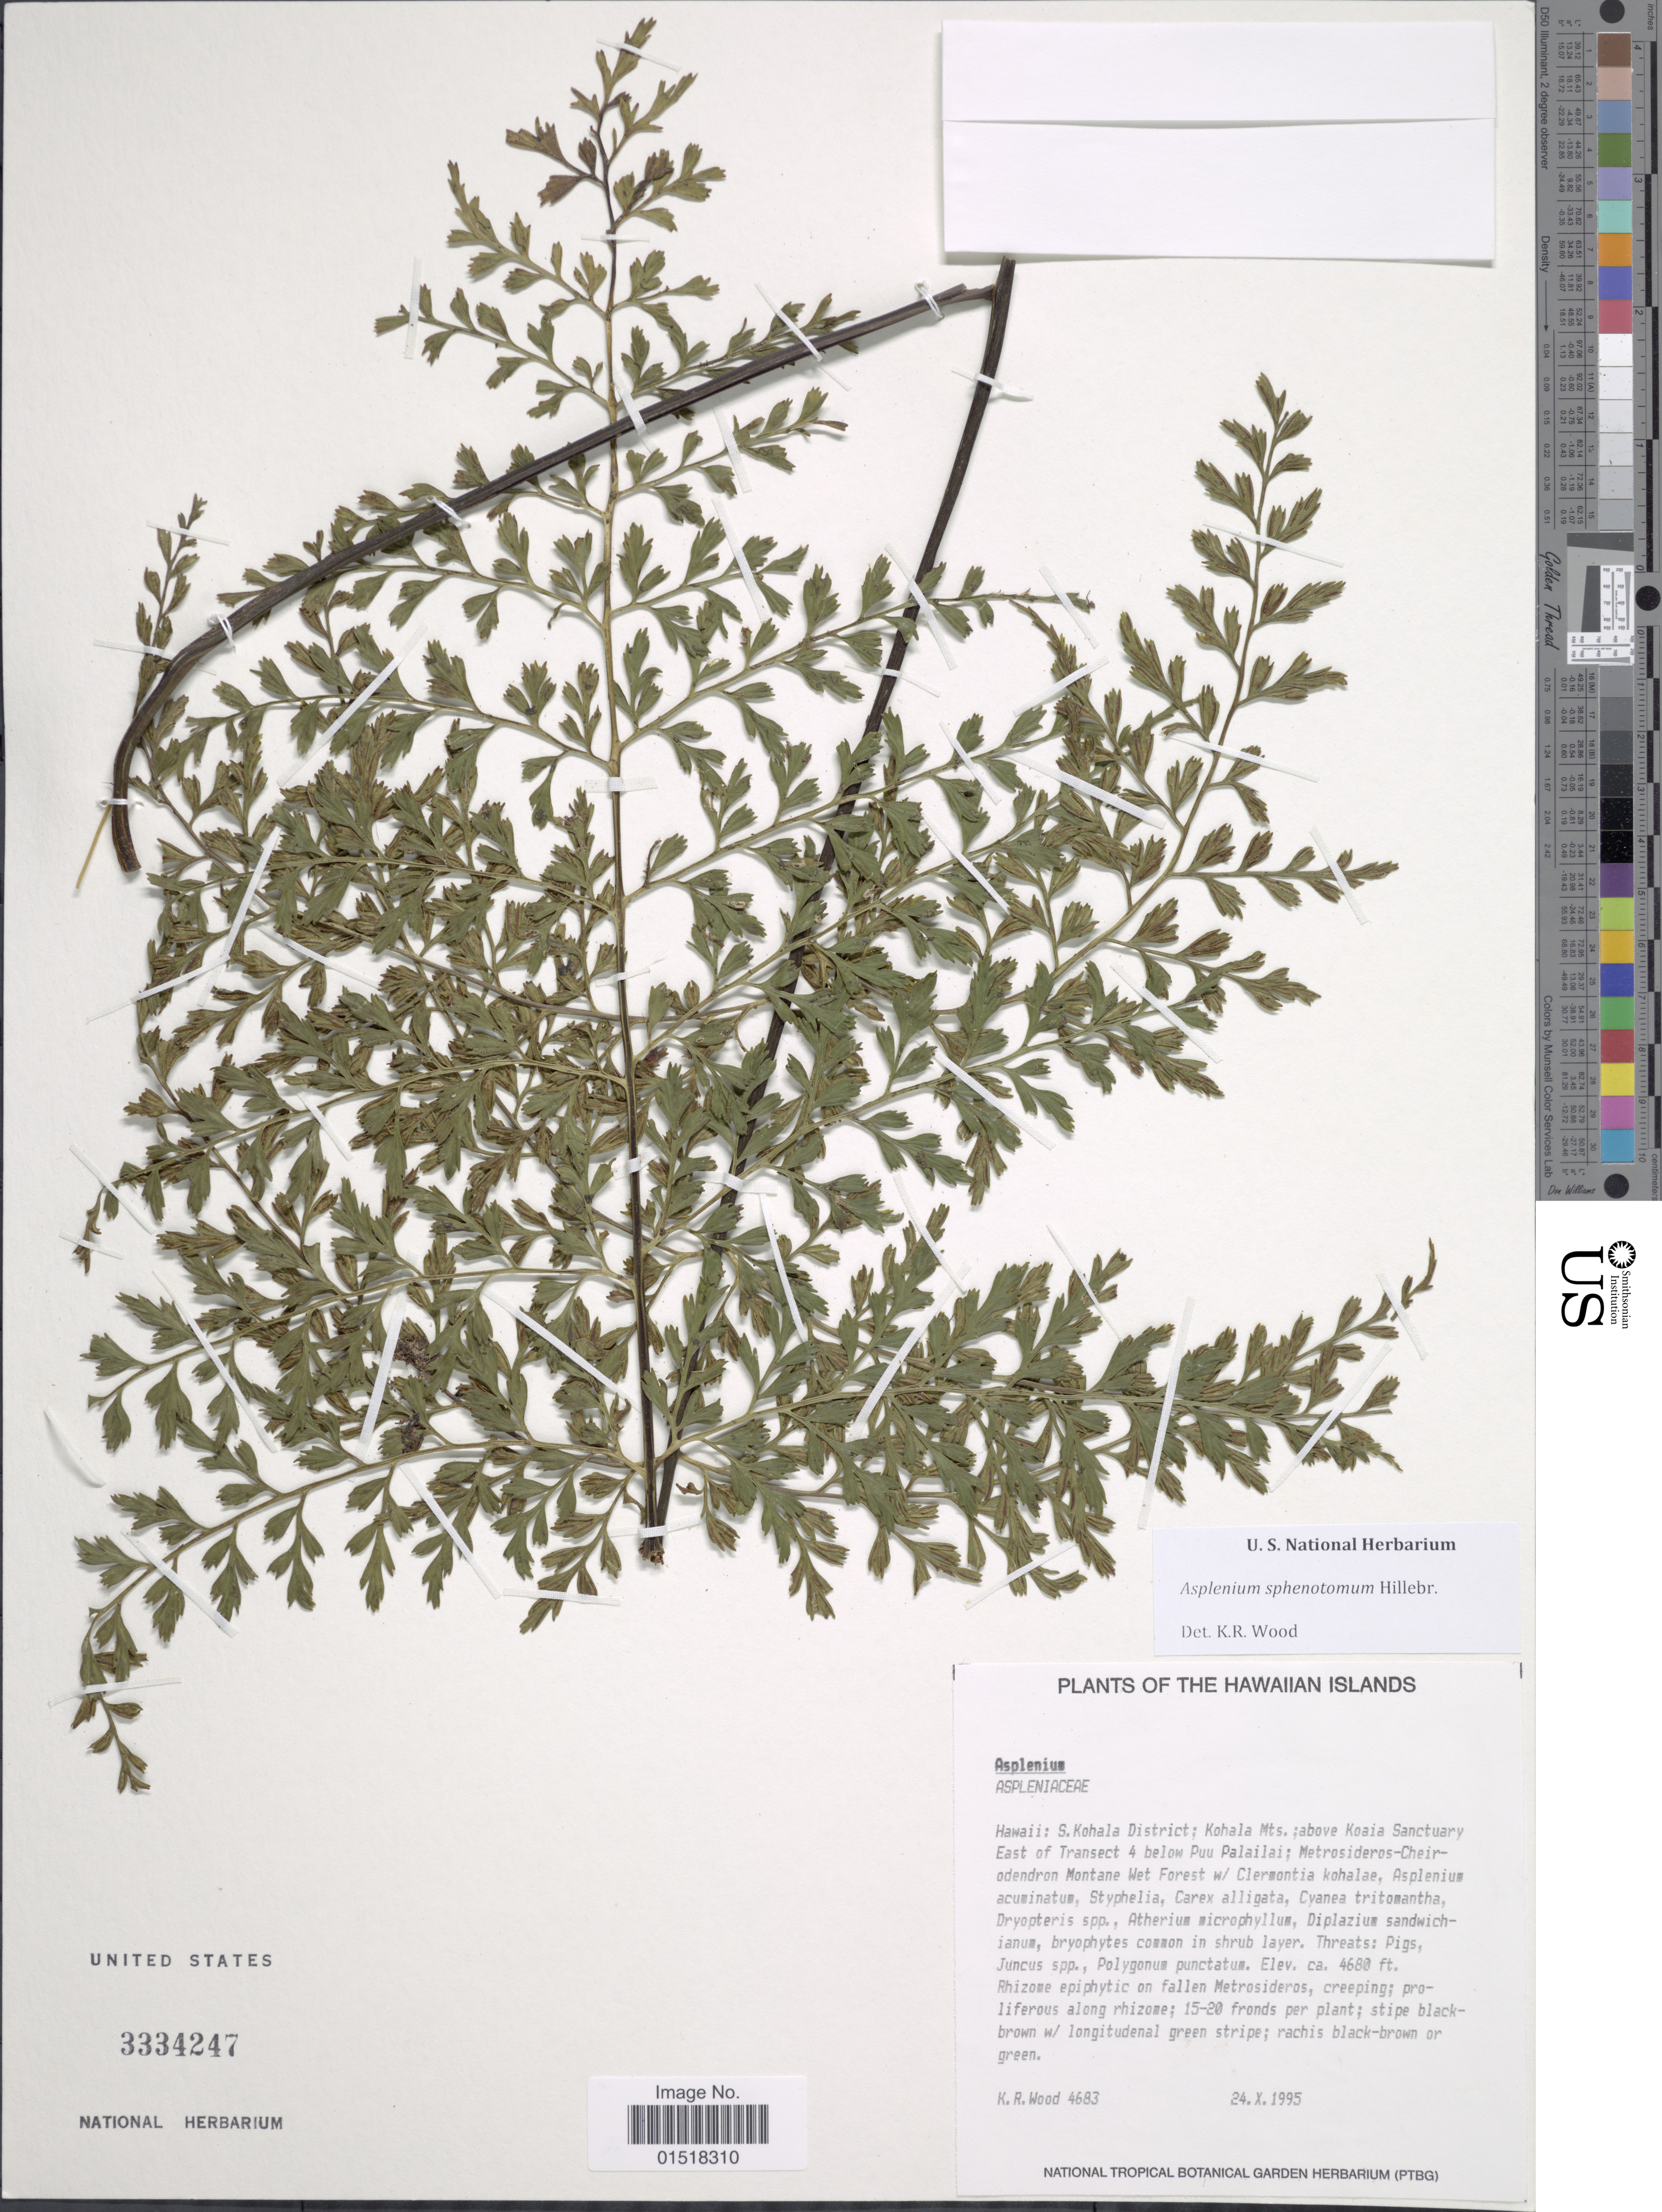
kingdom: Plantae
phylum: Tracheophyta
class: Polypodiopsida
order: Polypodiales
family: Aspleniaceae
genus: Asplenium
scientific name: Asplenium sphenotomum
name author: Hillebr.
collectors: K. R. Wood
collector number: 4683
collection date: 1995-10-24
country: United States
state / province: Hawaii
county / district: Hawaii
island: Hawaii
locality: Hawaiian Islands. Hawaii: S. Kohala District; Kohala Mts.; above Koaia Sanctuary East of Transect 4 below Pu'u Palaila.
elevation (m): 1402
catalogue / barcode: US 3334247